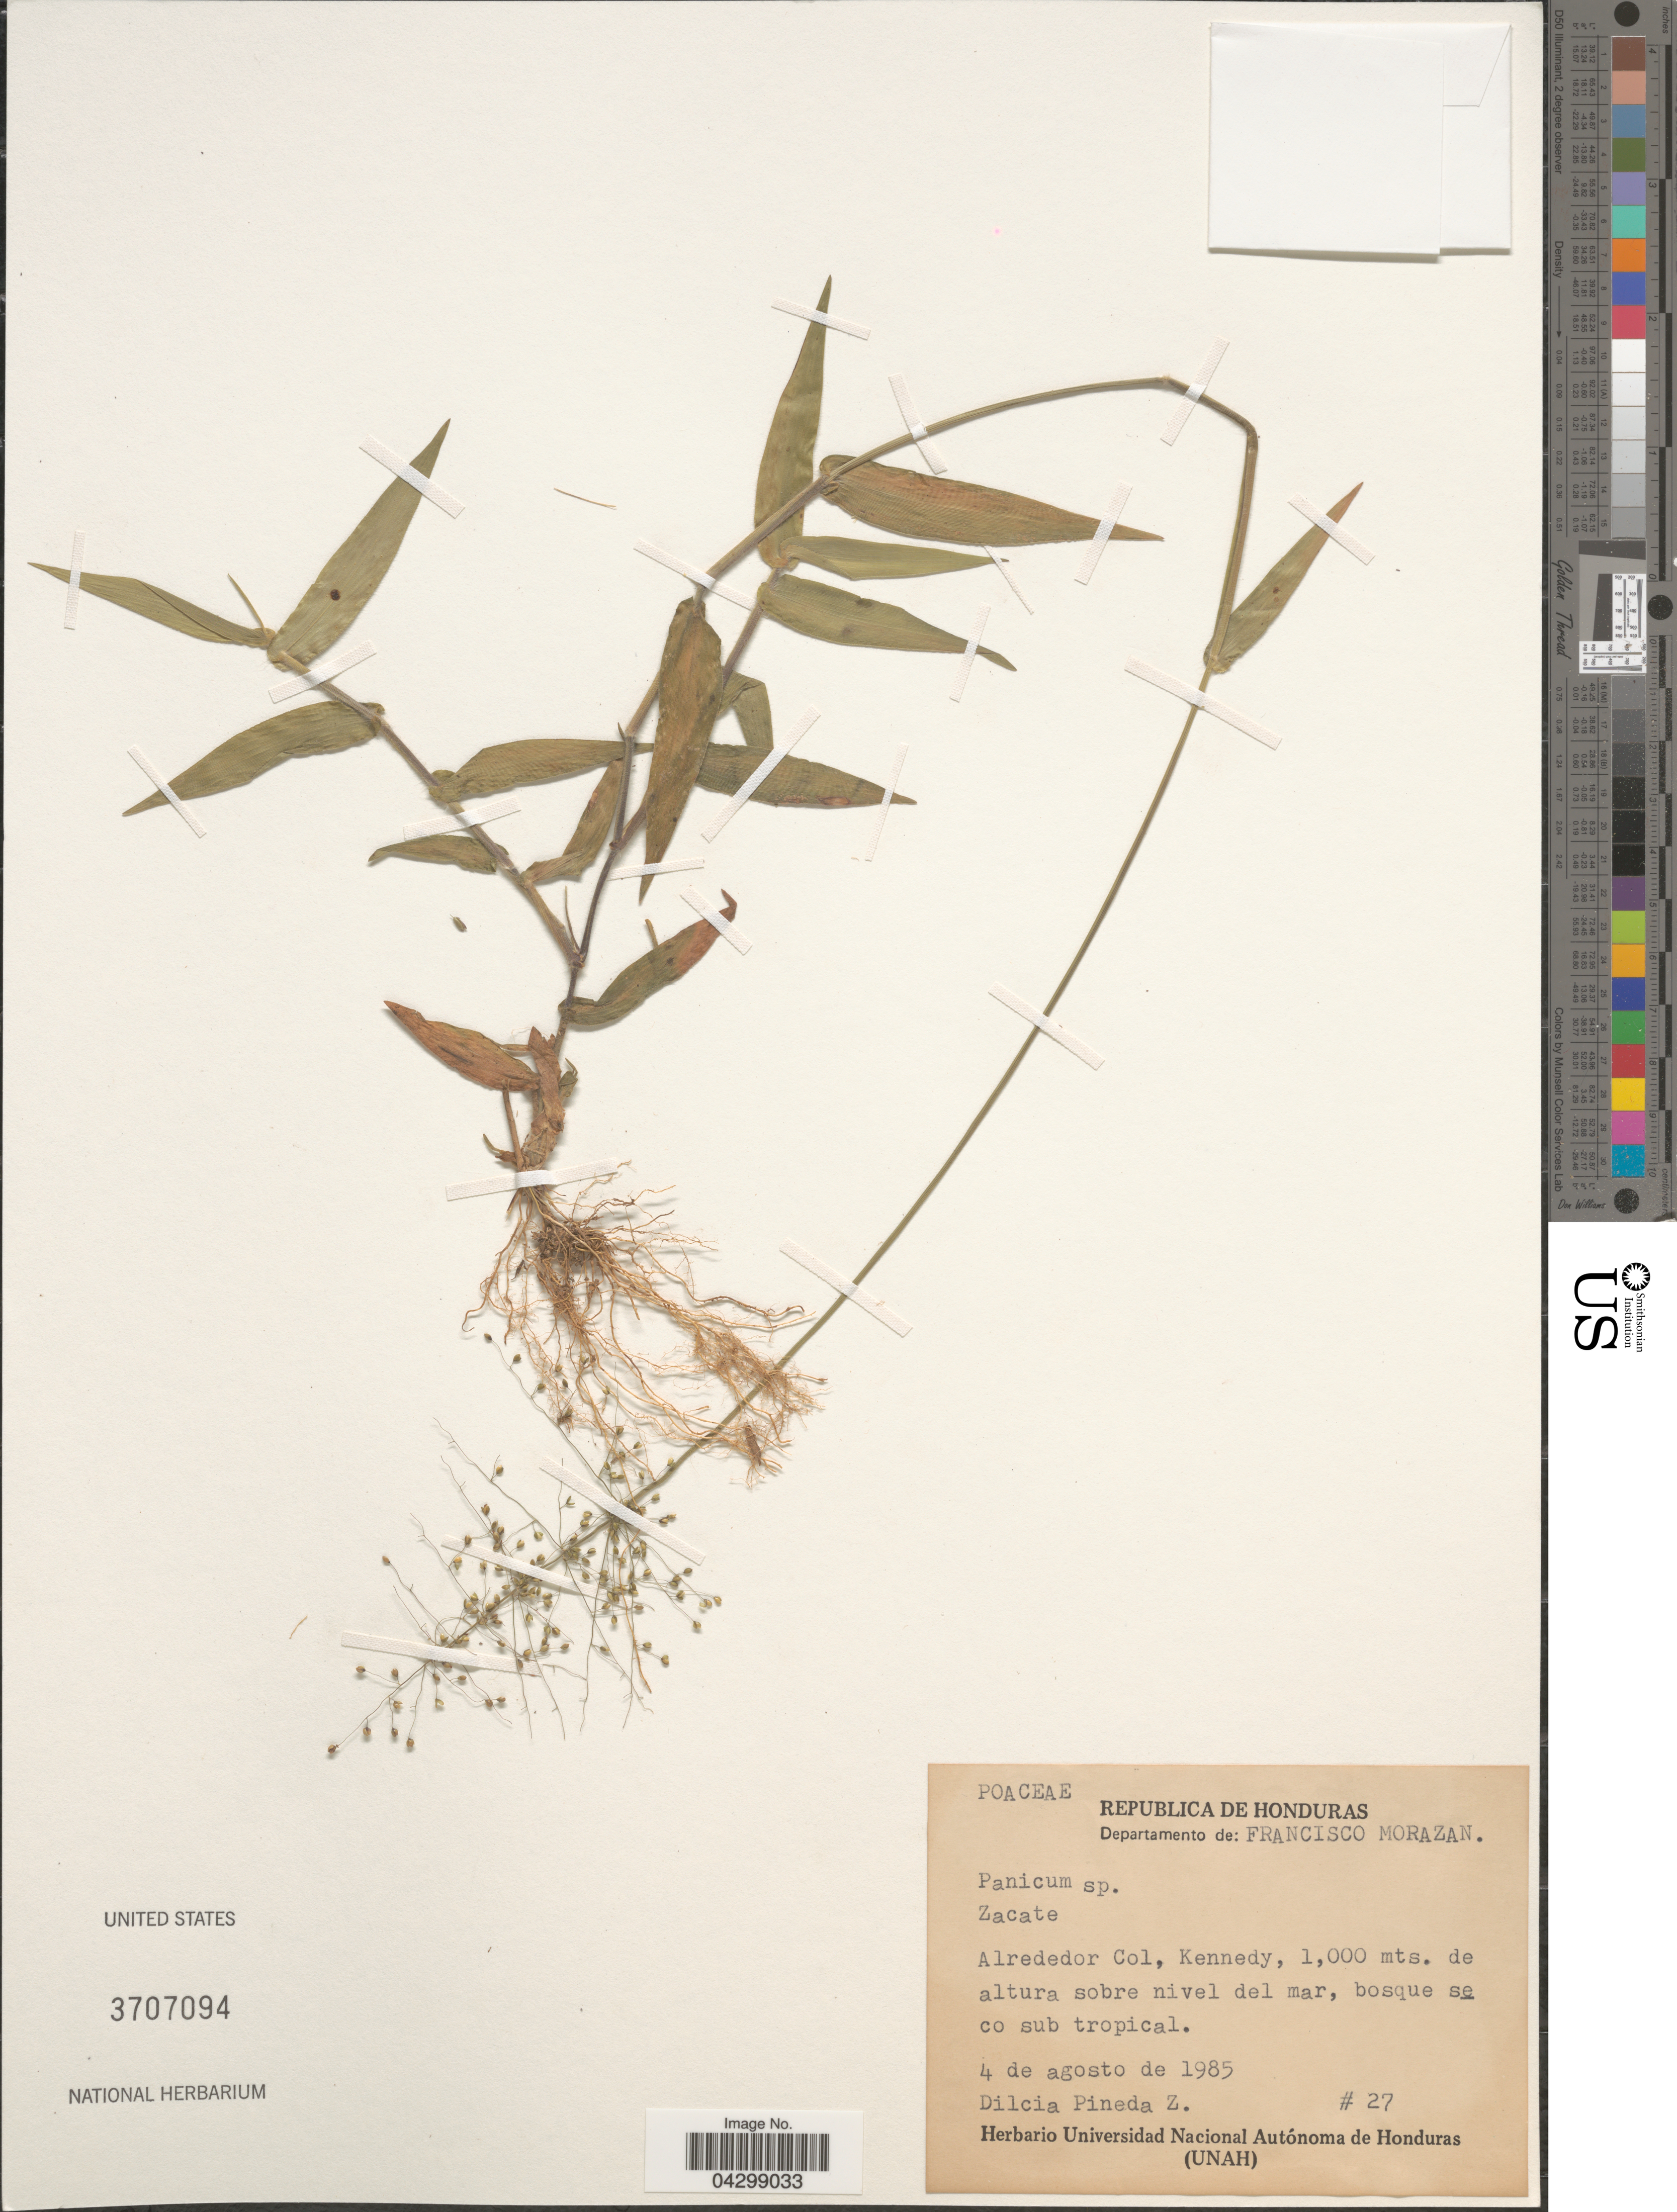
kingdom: Plantae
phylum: Tracheophyta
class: Liliopsida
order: Poales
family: Poaceae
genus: Panicum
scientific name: Panicum sp.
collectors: D. Pineda Z.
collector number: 27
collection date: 1985-08-04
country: Honduras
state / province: Fco. Morazán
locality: Republica de Honduras. Departamento de: Francisco Morazan. Alrededor Col, Kennedy.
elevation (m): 1000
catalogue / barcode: US 3707094